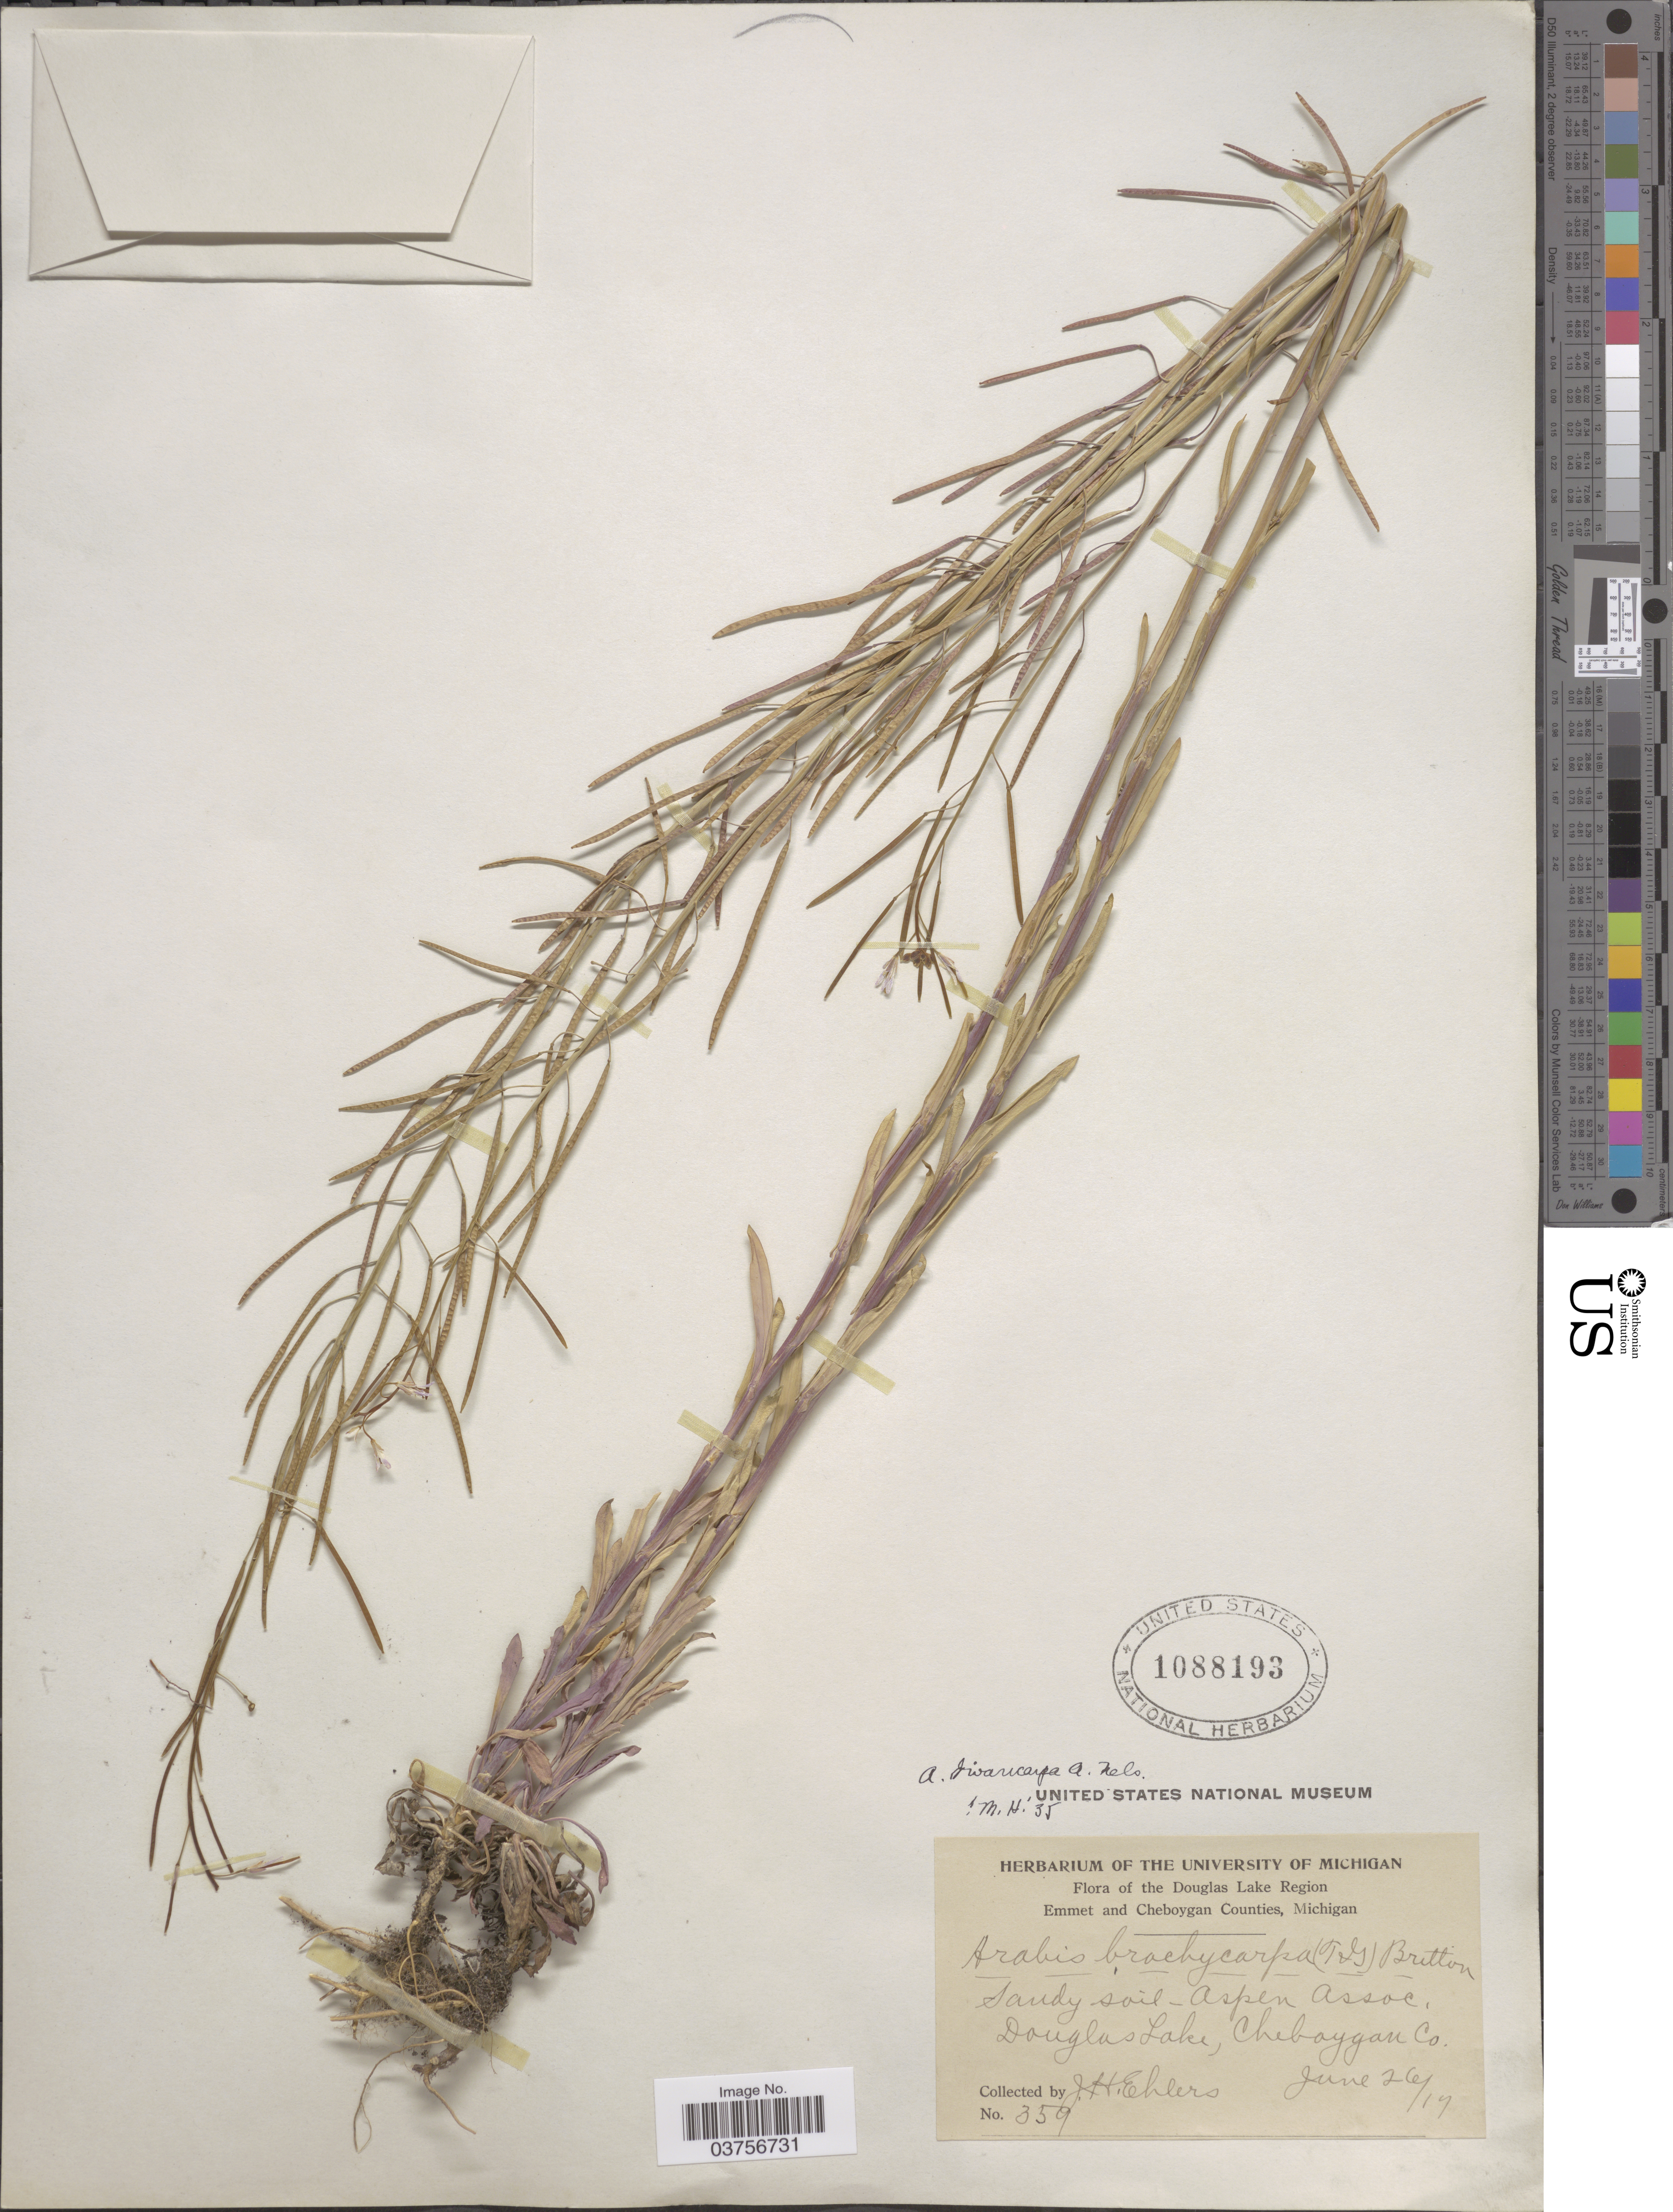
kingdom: Plantae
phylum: Tracheophyta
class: Magnoliopsida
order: Brassicales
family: Brassicaceae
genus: Arabis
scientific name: Arabis divaricarpa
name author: A. Nelson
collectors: J. H. Ehlers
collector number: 359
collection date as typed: Transcribed d/m/y: 26/6/19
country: United States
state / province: Michigan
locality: Douglas Lake Region. Douglas Lake, Cheboygan Co.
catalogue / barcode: US 1088193